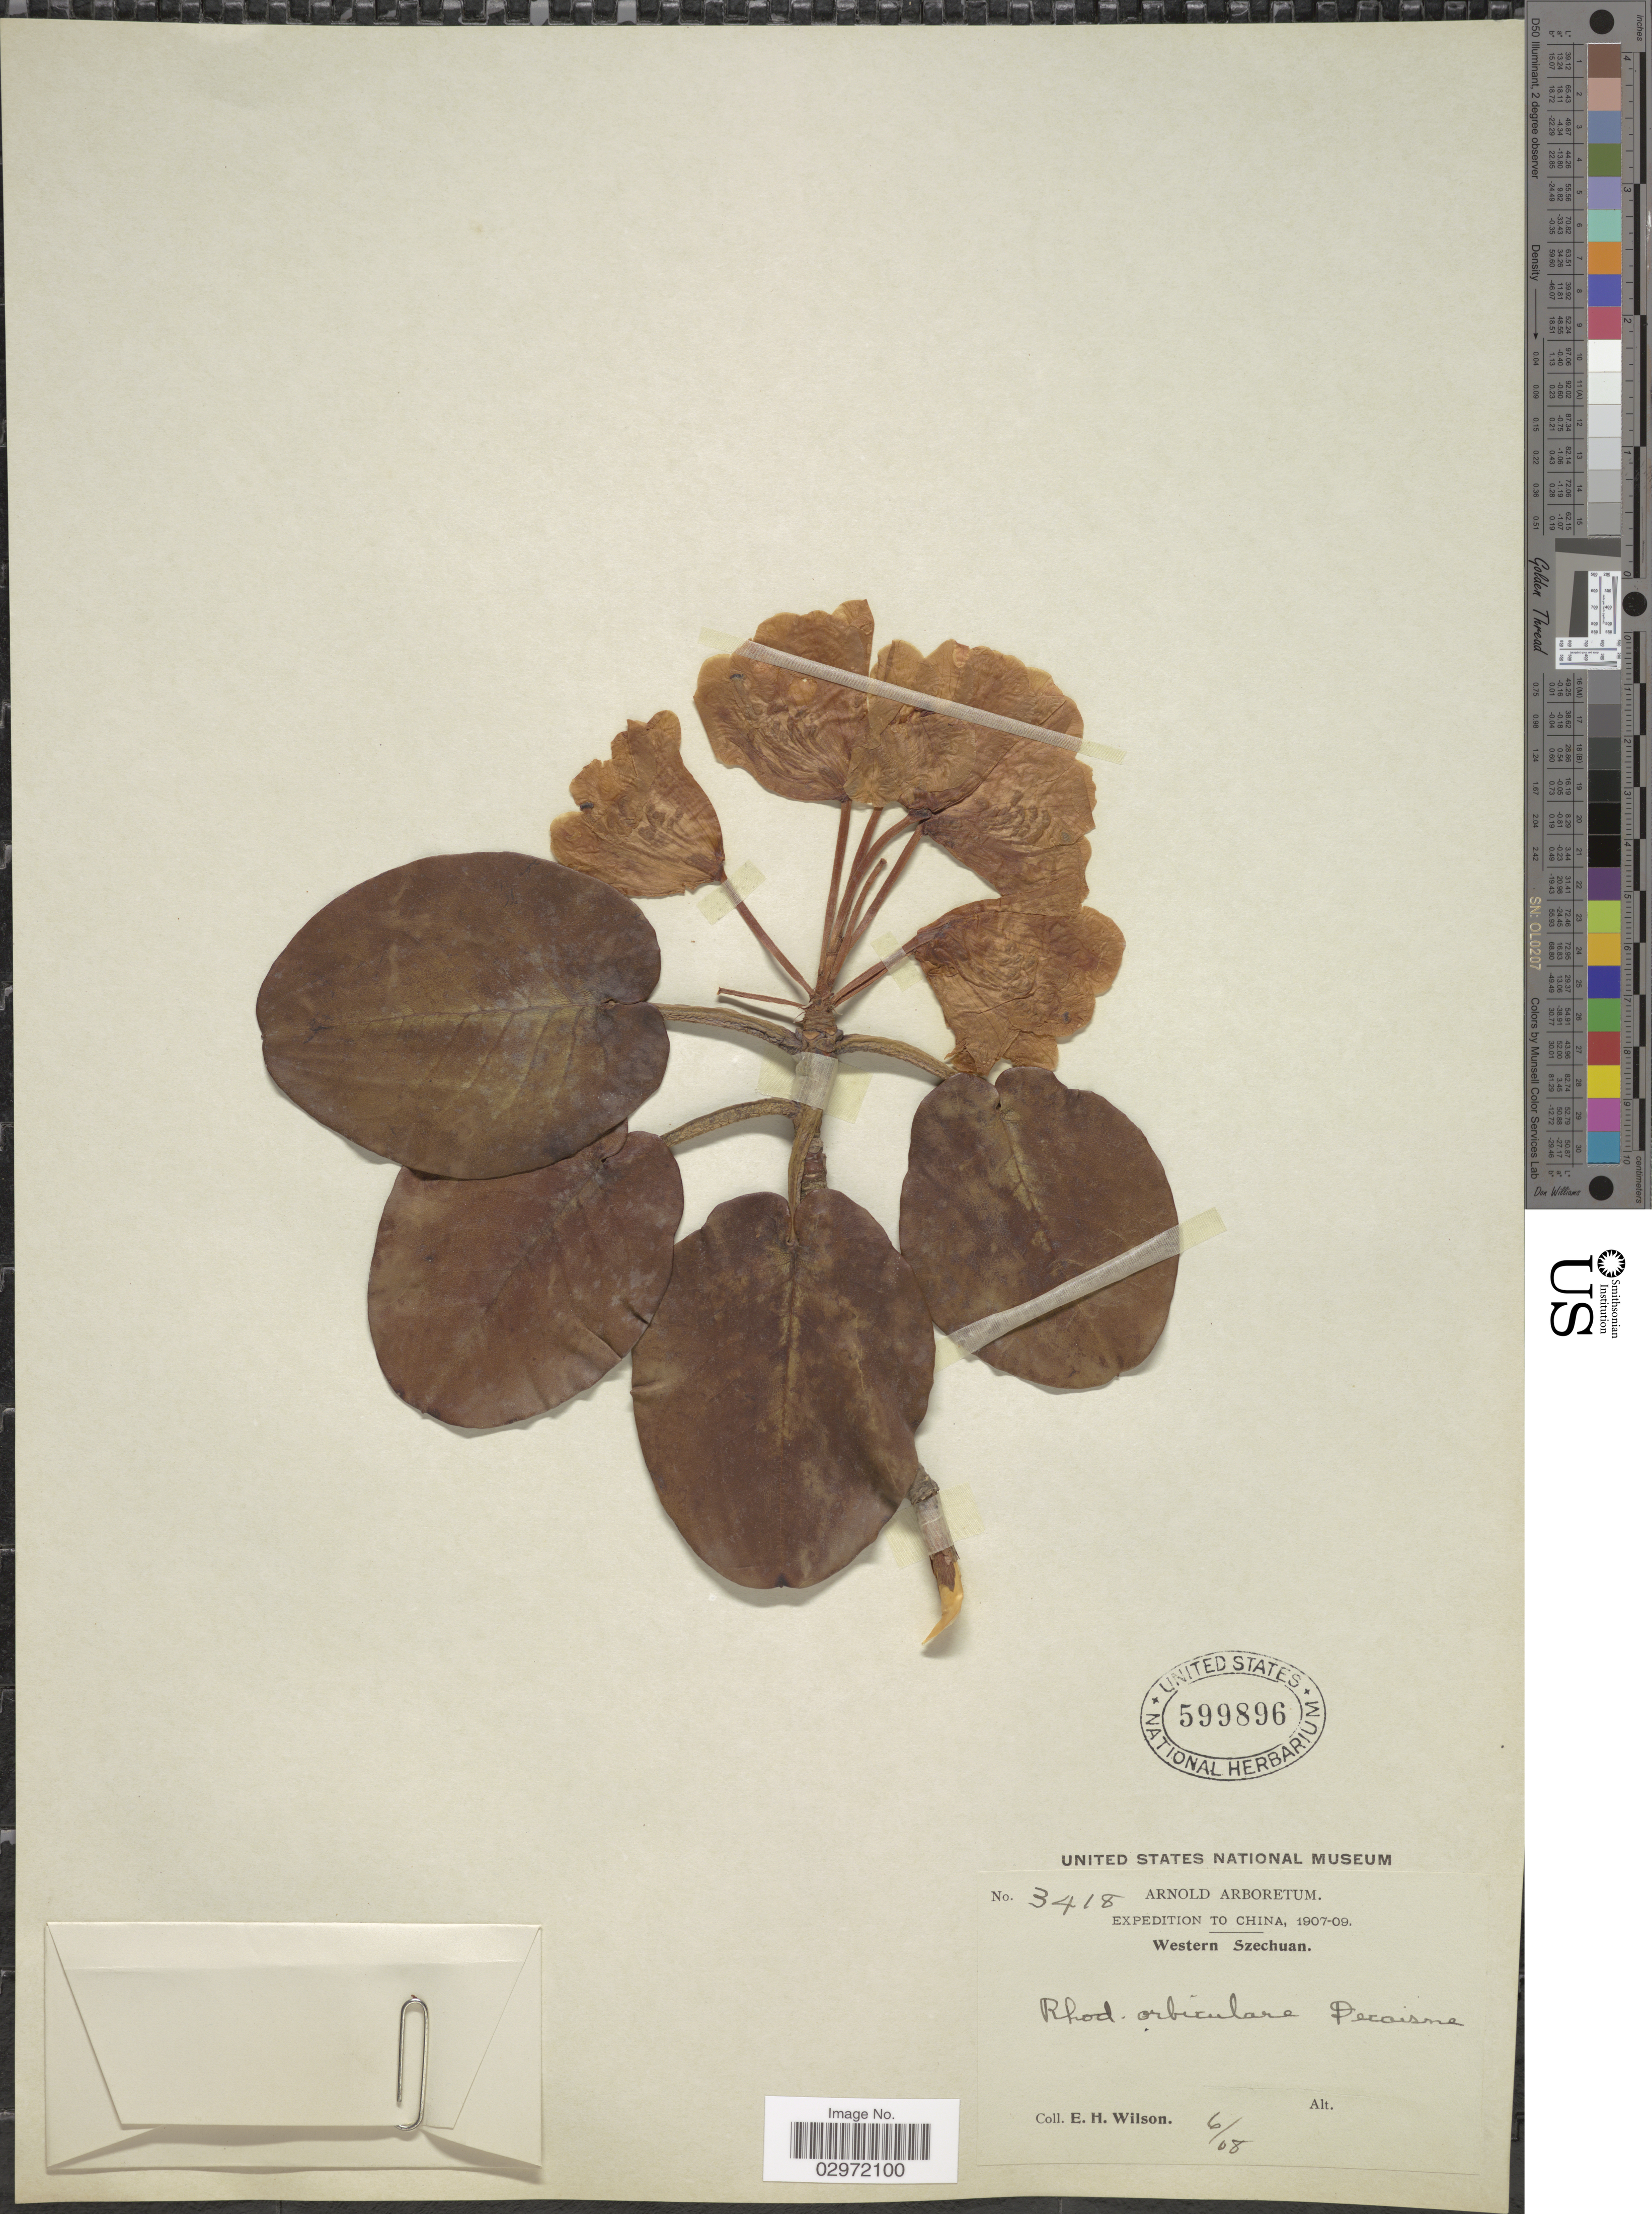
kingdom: Plantae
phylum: Tracheophyta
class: Magnoliopsida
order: Ericales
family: Ericaceae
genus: Rhododendron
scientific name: Rhododendron orbiculare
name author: Decne.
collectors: E. Wilson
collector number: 3418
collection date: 1908-06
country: China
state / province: Sichuan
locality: Western Szechuan.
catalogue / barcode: US 599896